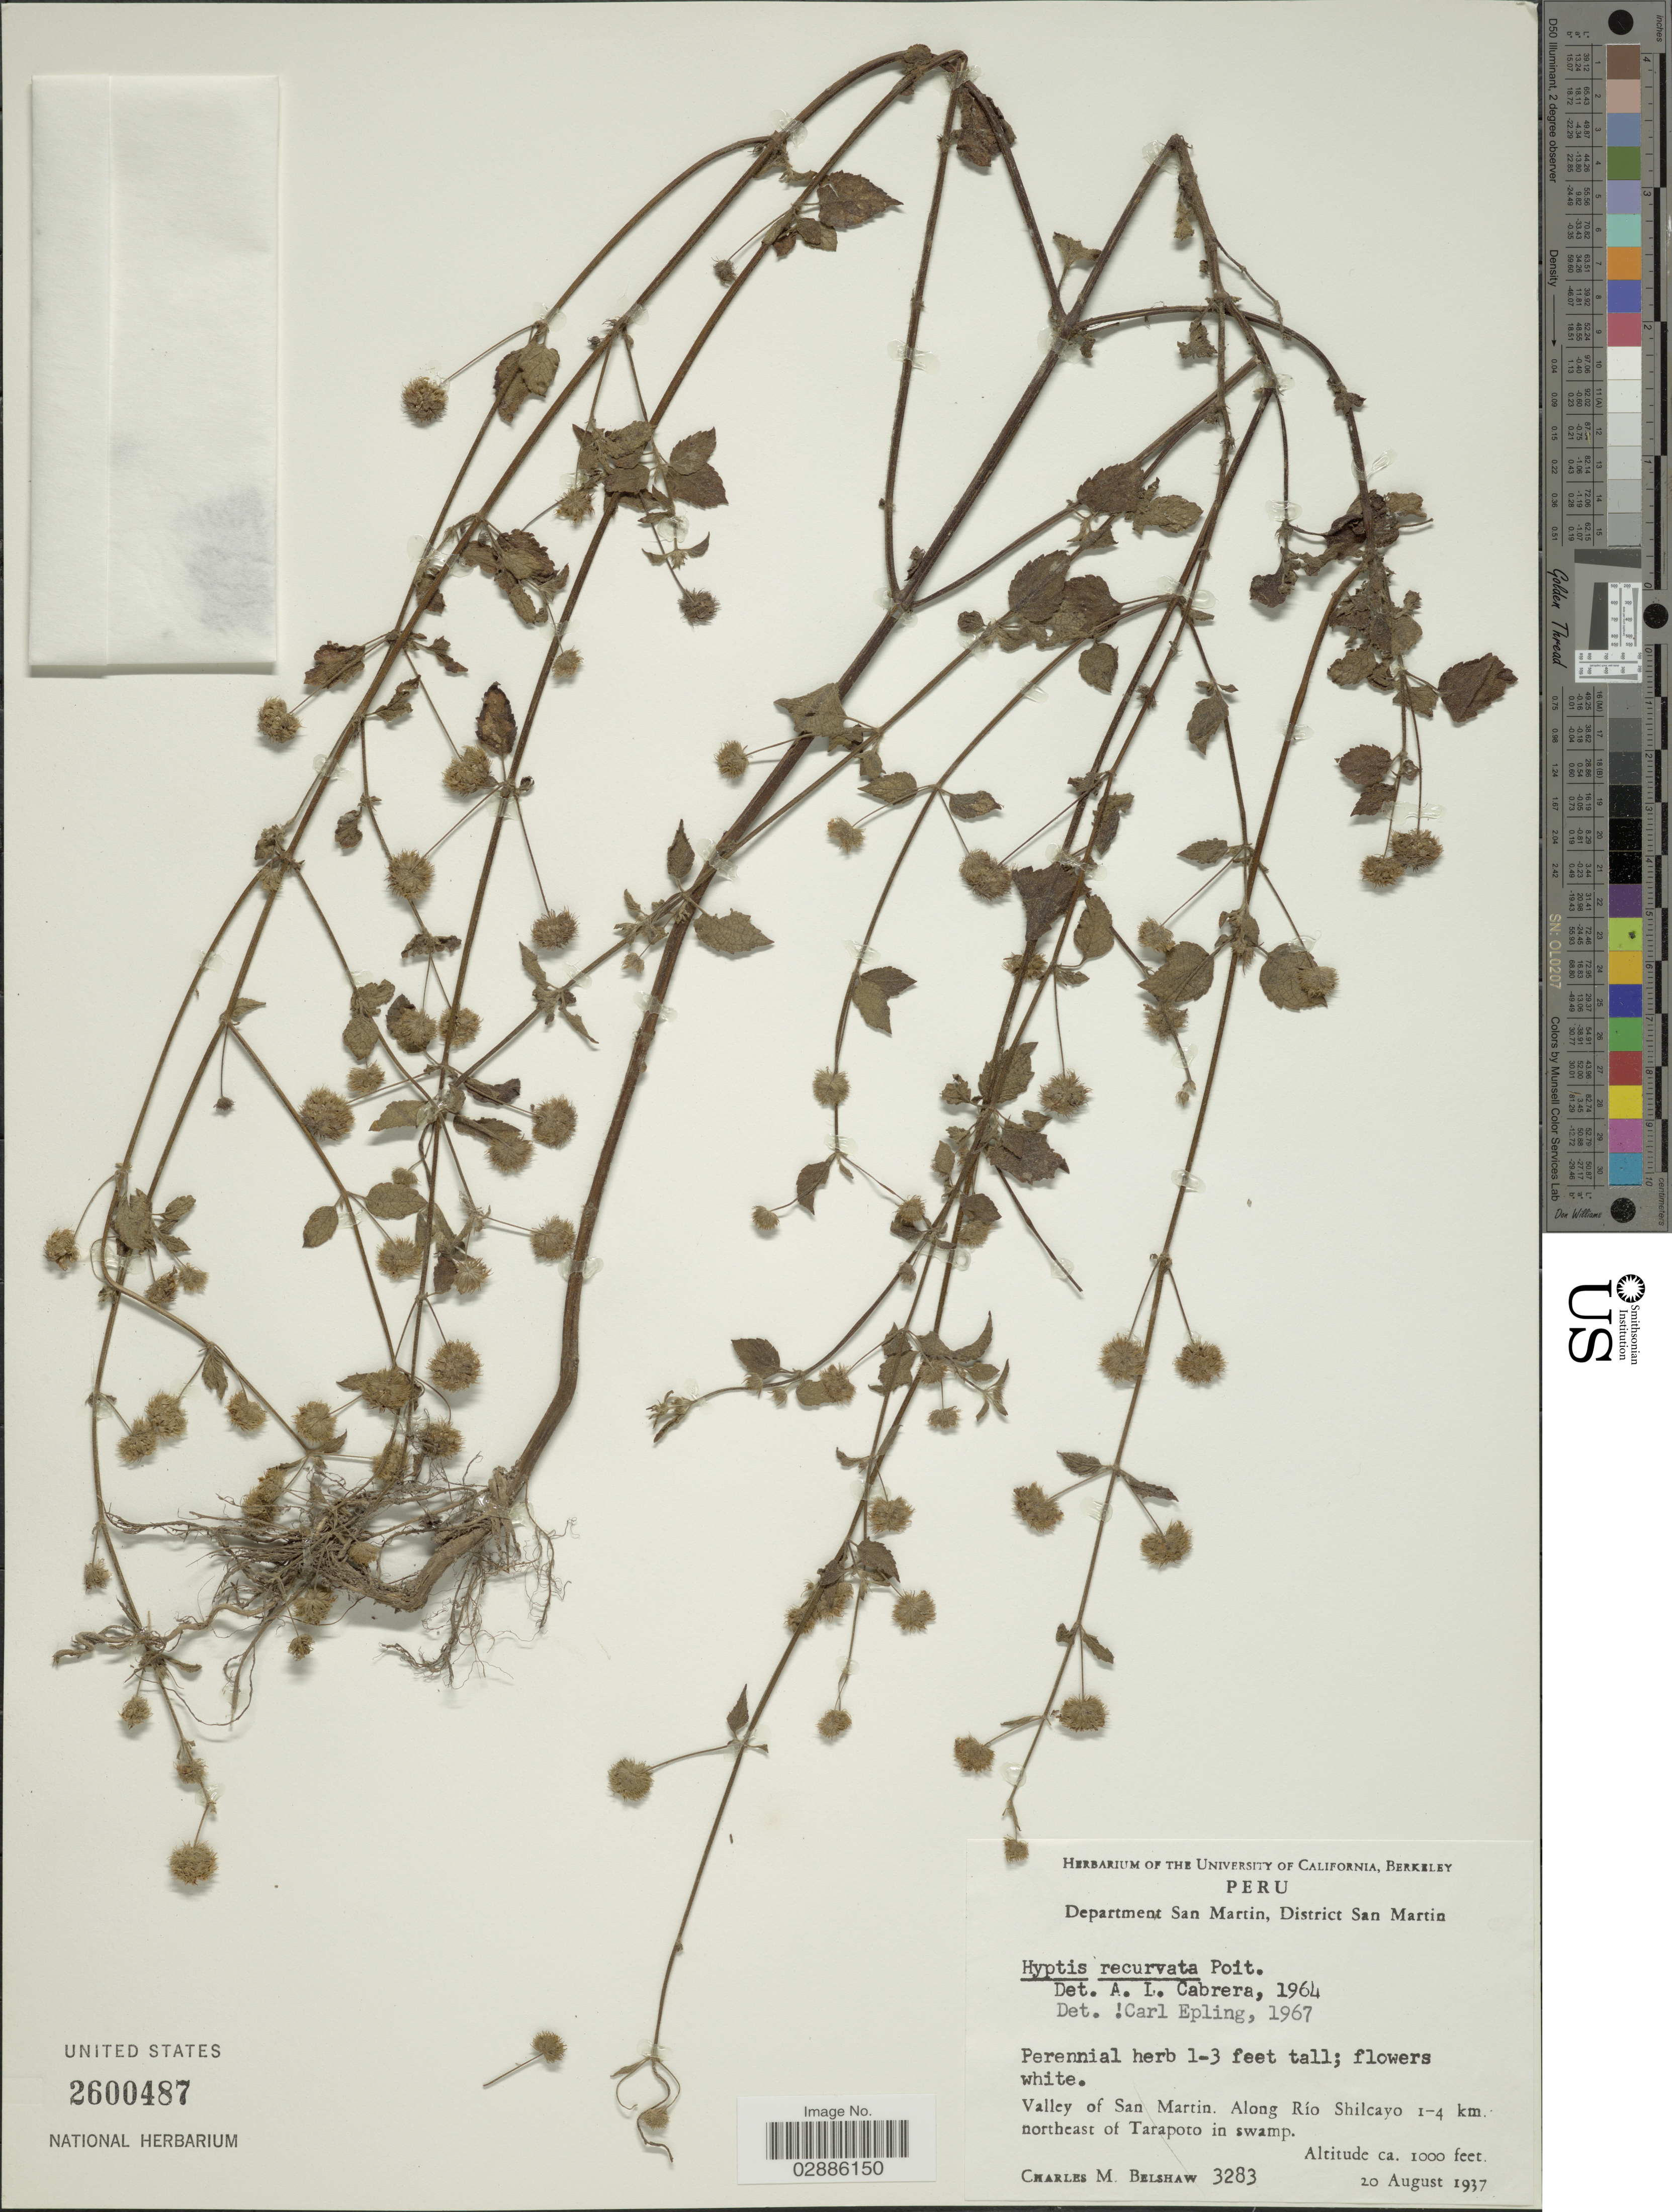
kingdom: Plantae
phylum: Tracheophyta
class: Magnoliopsida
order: Lamiales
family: Lamiaceae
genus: Hyptis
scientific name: Hyptis recurvata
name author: Poit.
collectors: C. Shaw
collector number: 3283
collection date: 1937-08-20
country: Peru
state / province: San Martín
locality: Department San Martin, District San Martin, Valley of San Martin. Along Río Shilcayo 1-4 km. northeast of Tarapoto in swamp.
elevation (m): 305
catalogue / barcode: US 2600487